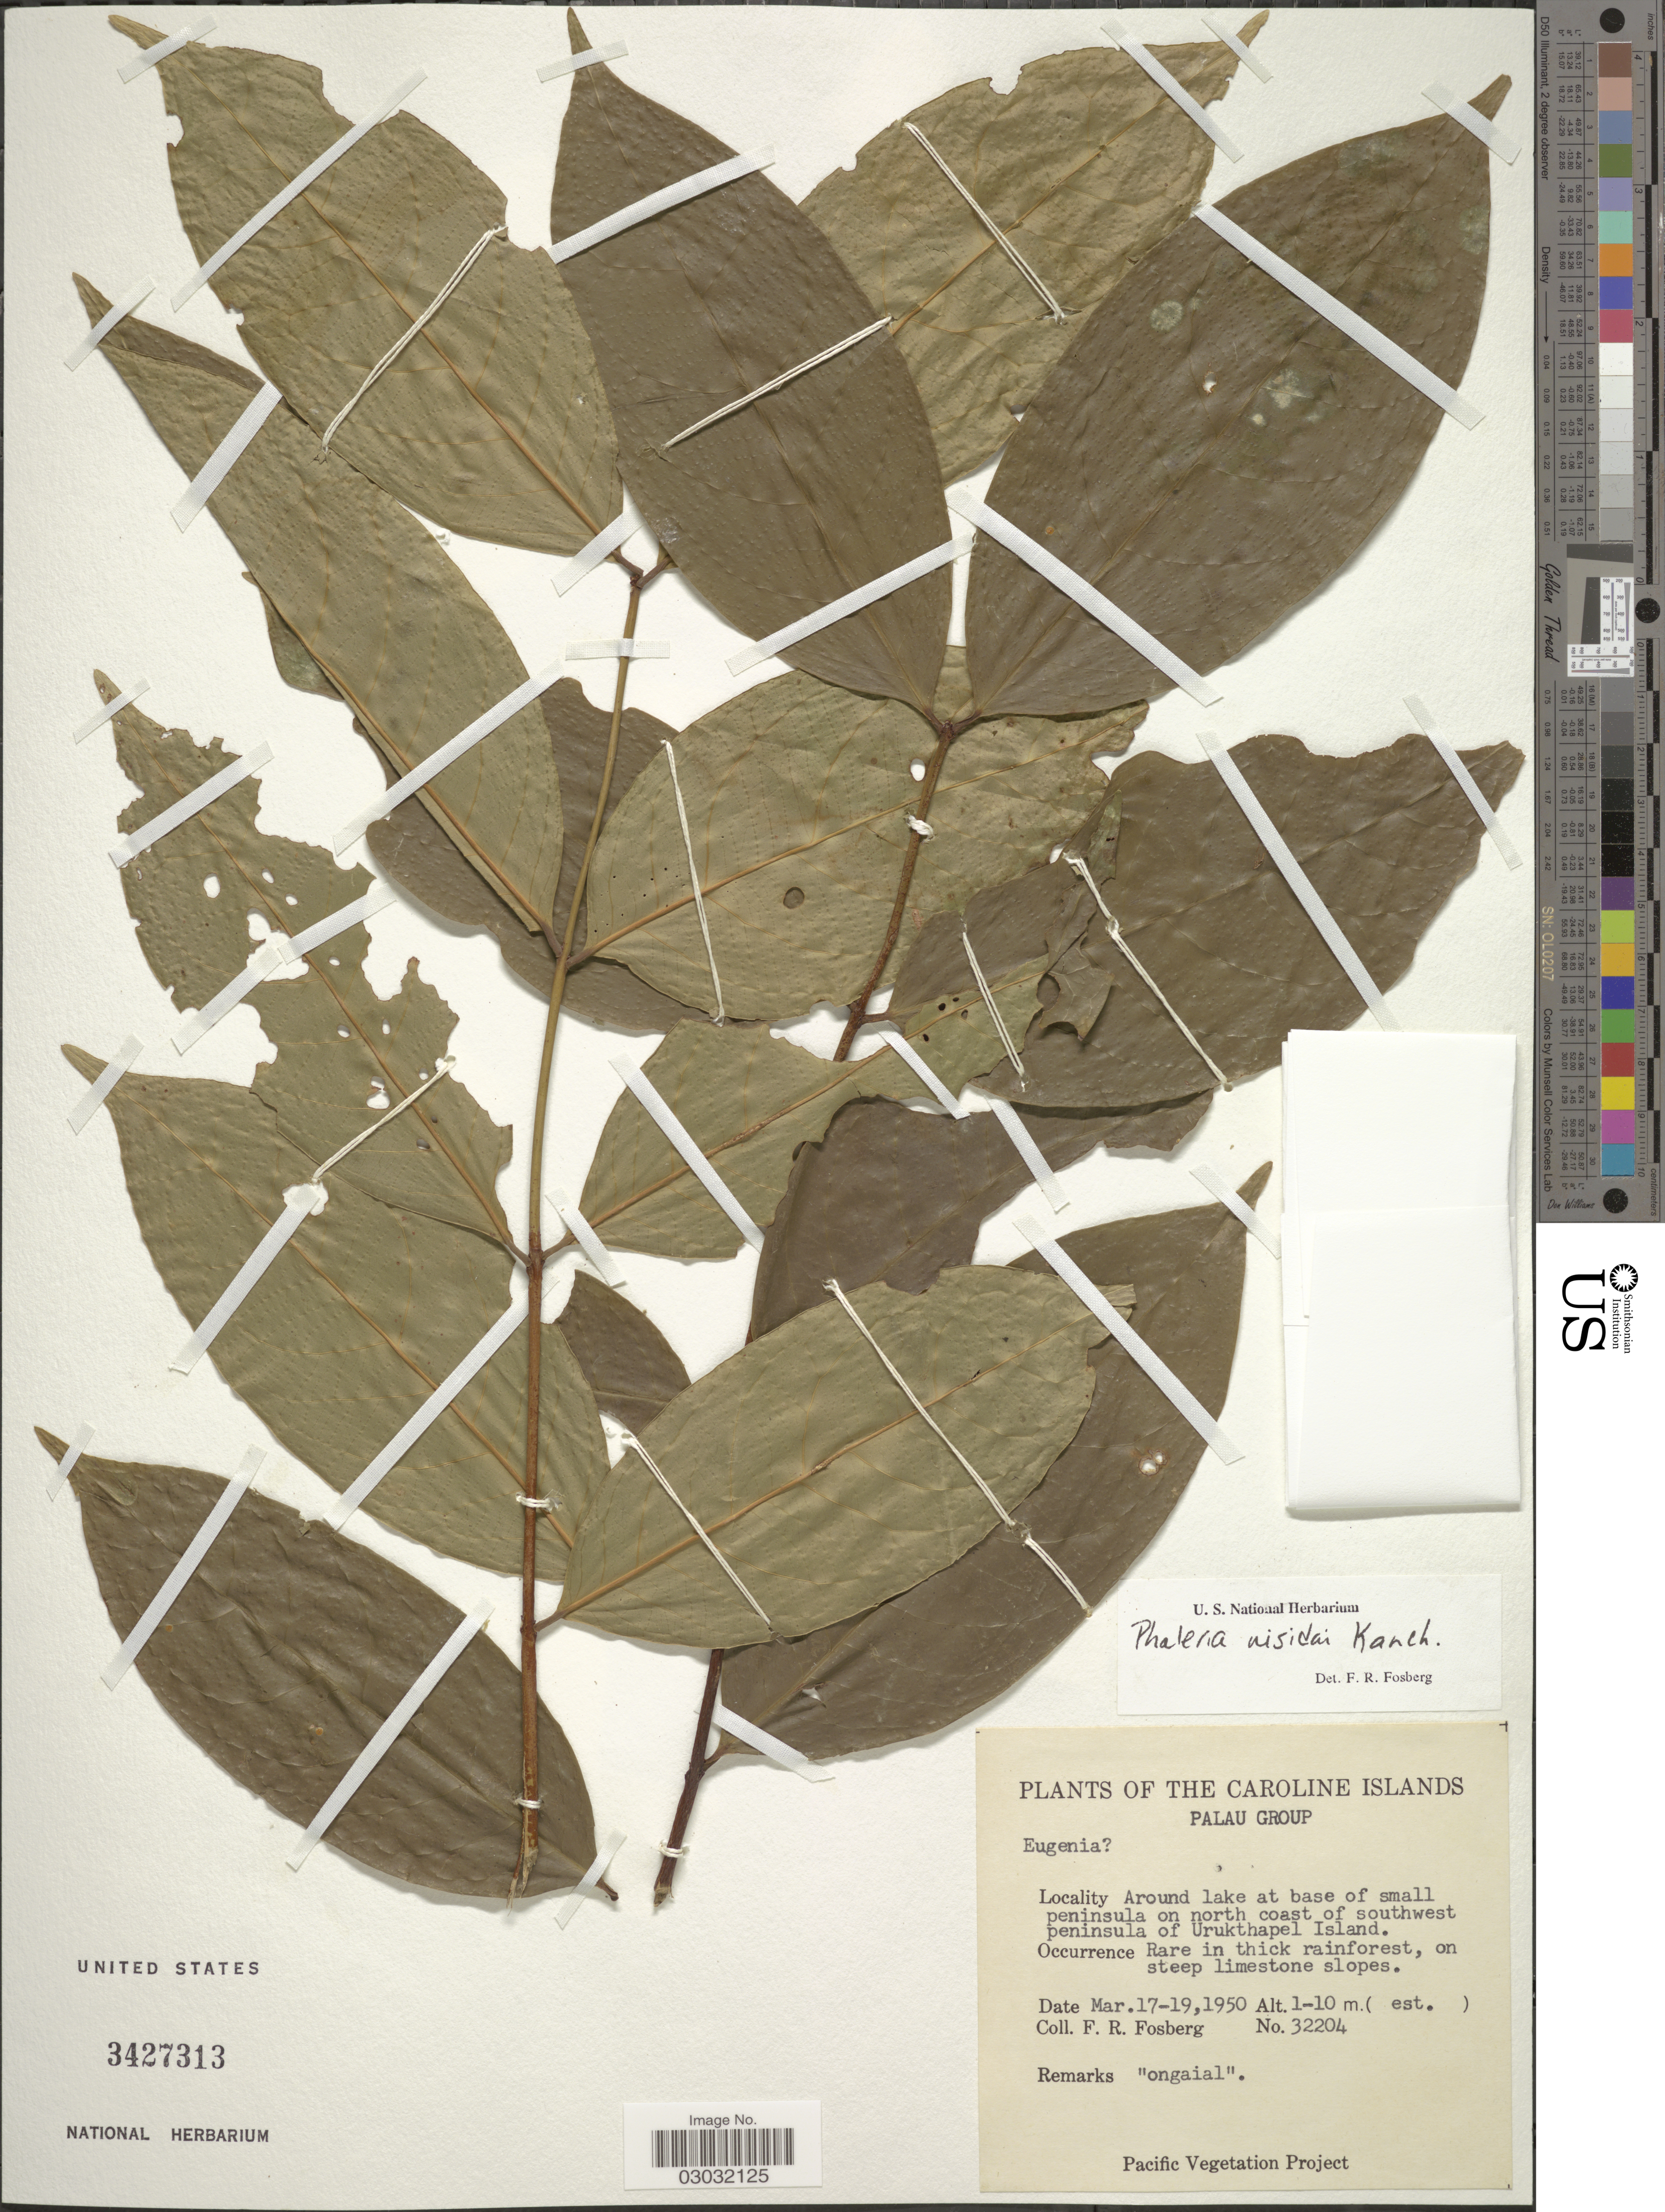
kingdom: Plantae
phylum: Tracheophyta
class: Magnoliopsida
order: Malvales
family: Thymelaeaceae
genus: Phaleria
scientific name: Phaleria nisidai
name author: Kaneh.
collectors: F. R. Fosberg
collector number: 32204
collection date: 1950-03-17/1950-03-19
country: Palau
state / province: Koror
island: Ngeruktabel [Urukthapel]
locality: The Caroline Islands, Palau Group, Around lake at base of small peninsula on north coast of southwest peninsula of Urukthapel Island.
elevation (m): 1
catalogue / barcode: US 3427313